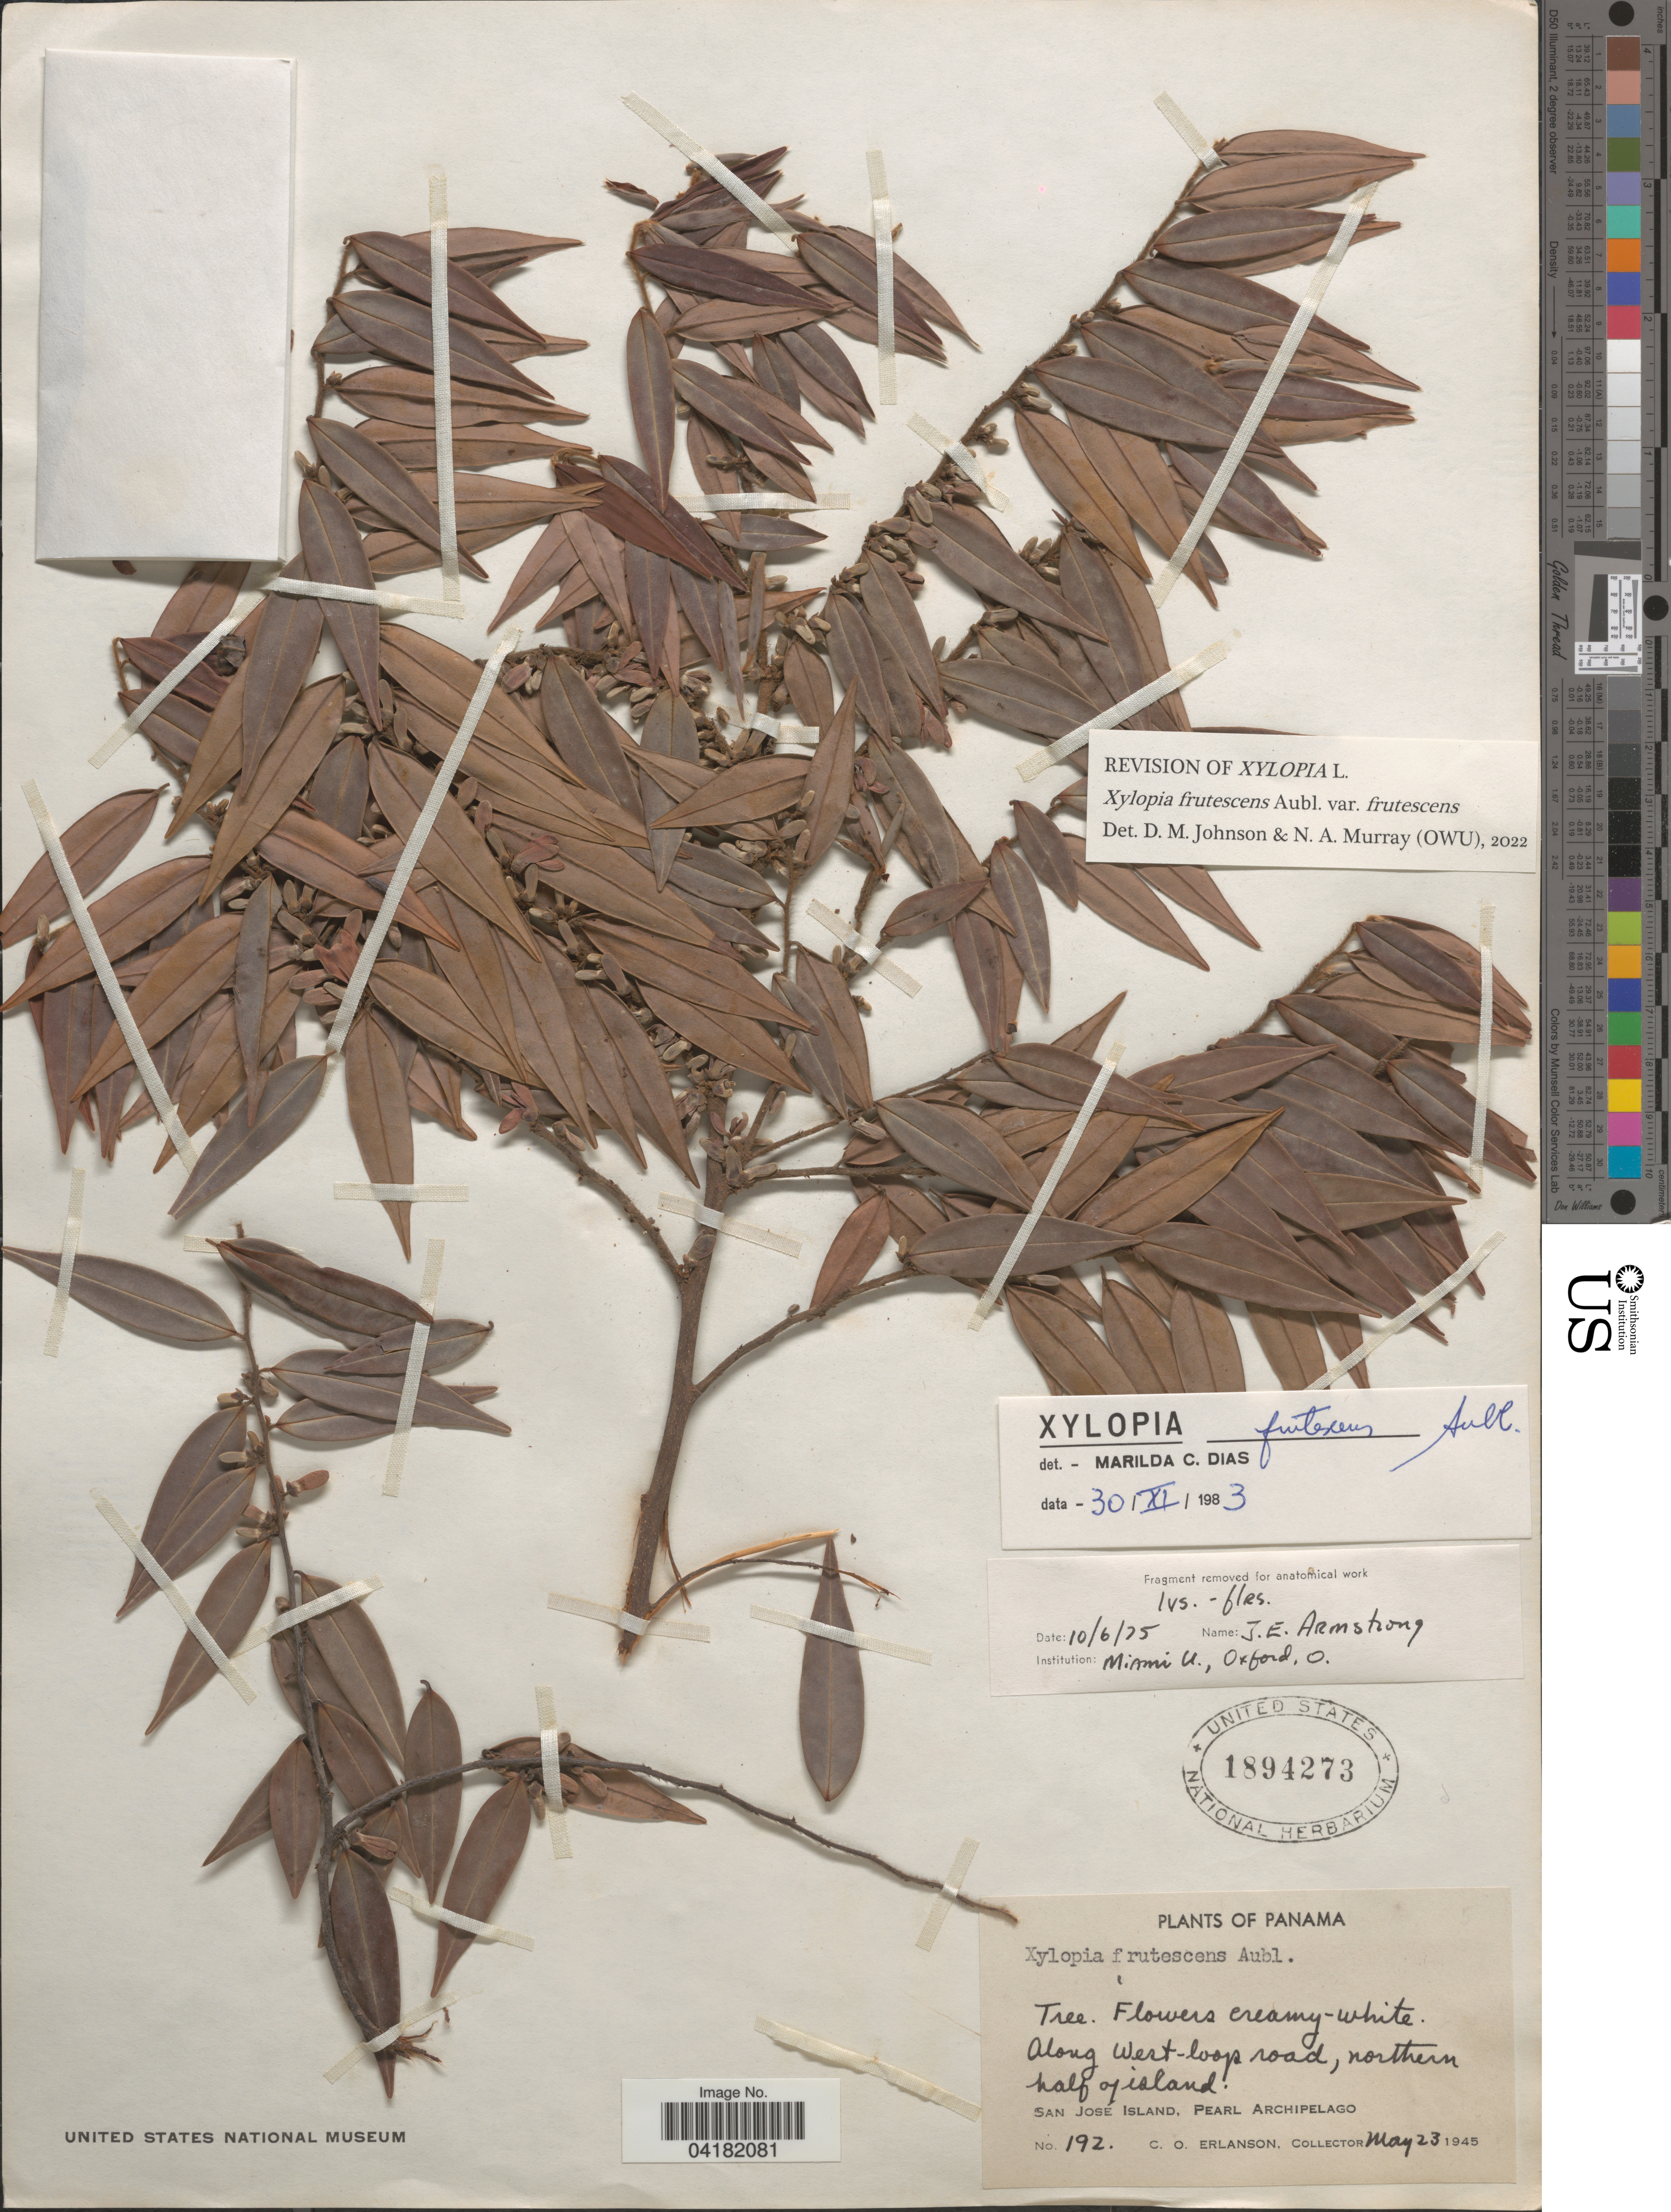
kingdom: Plantae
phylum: Tracheophyta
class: Magnoliopsida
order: Magnoliales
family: Annonaceae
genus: Xylopia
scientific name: Xylopia frutescens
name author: Aubl.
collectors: C. O. Erlanson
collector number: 192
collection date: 1945-05-23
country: Panama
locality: Along West-loop road, northern half of island. San José Island, Pearl Archipelago.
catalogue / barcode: US 1894273